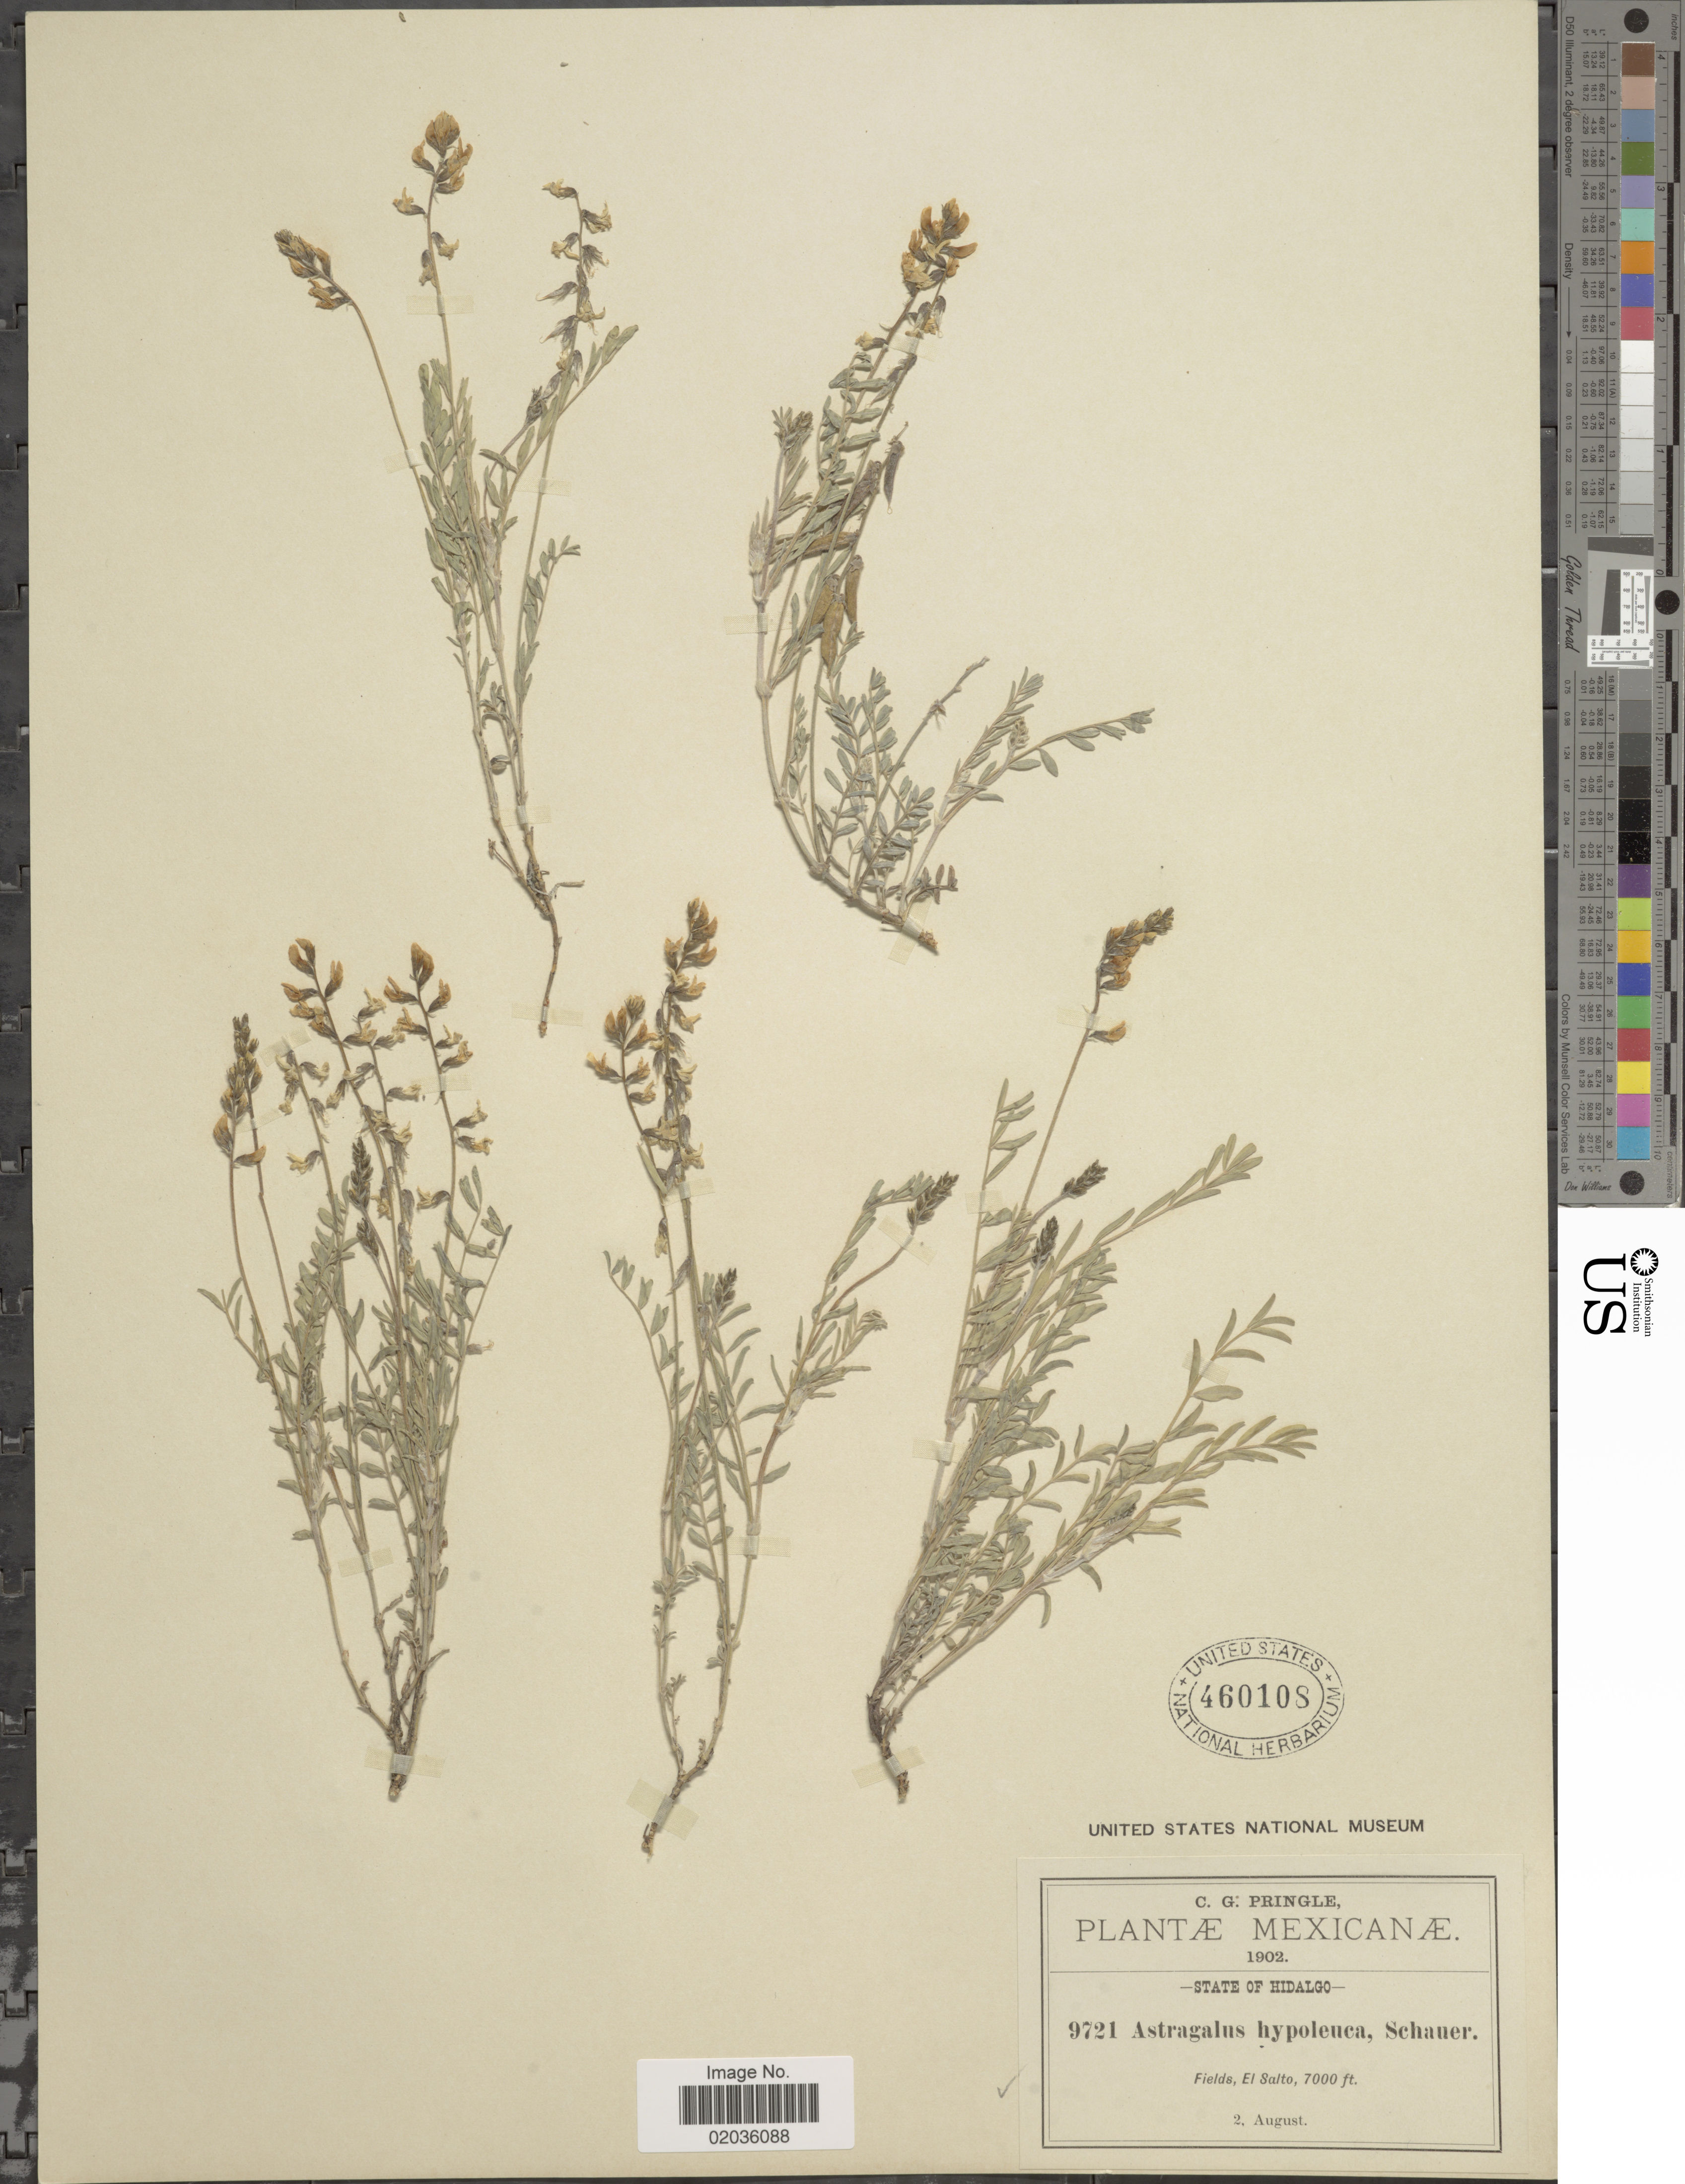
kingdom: Plantae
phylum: Tracheophyta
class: Magnoliopsida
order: Fabales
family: Fabaceae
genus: Astragalus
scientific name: Astragalus hypoleucus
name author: S. Schauer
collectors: C. G. Pringle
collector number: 9721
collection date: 1902-08-02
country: Mexico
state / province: Hidalgo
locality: Field, El Salto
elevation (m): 2134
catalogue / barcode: US 460108